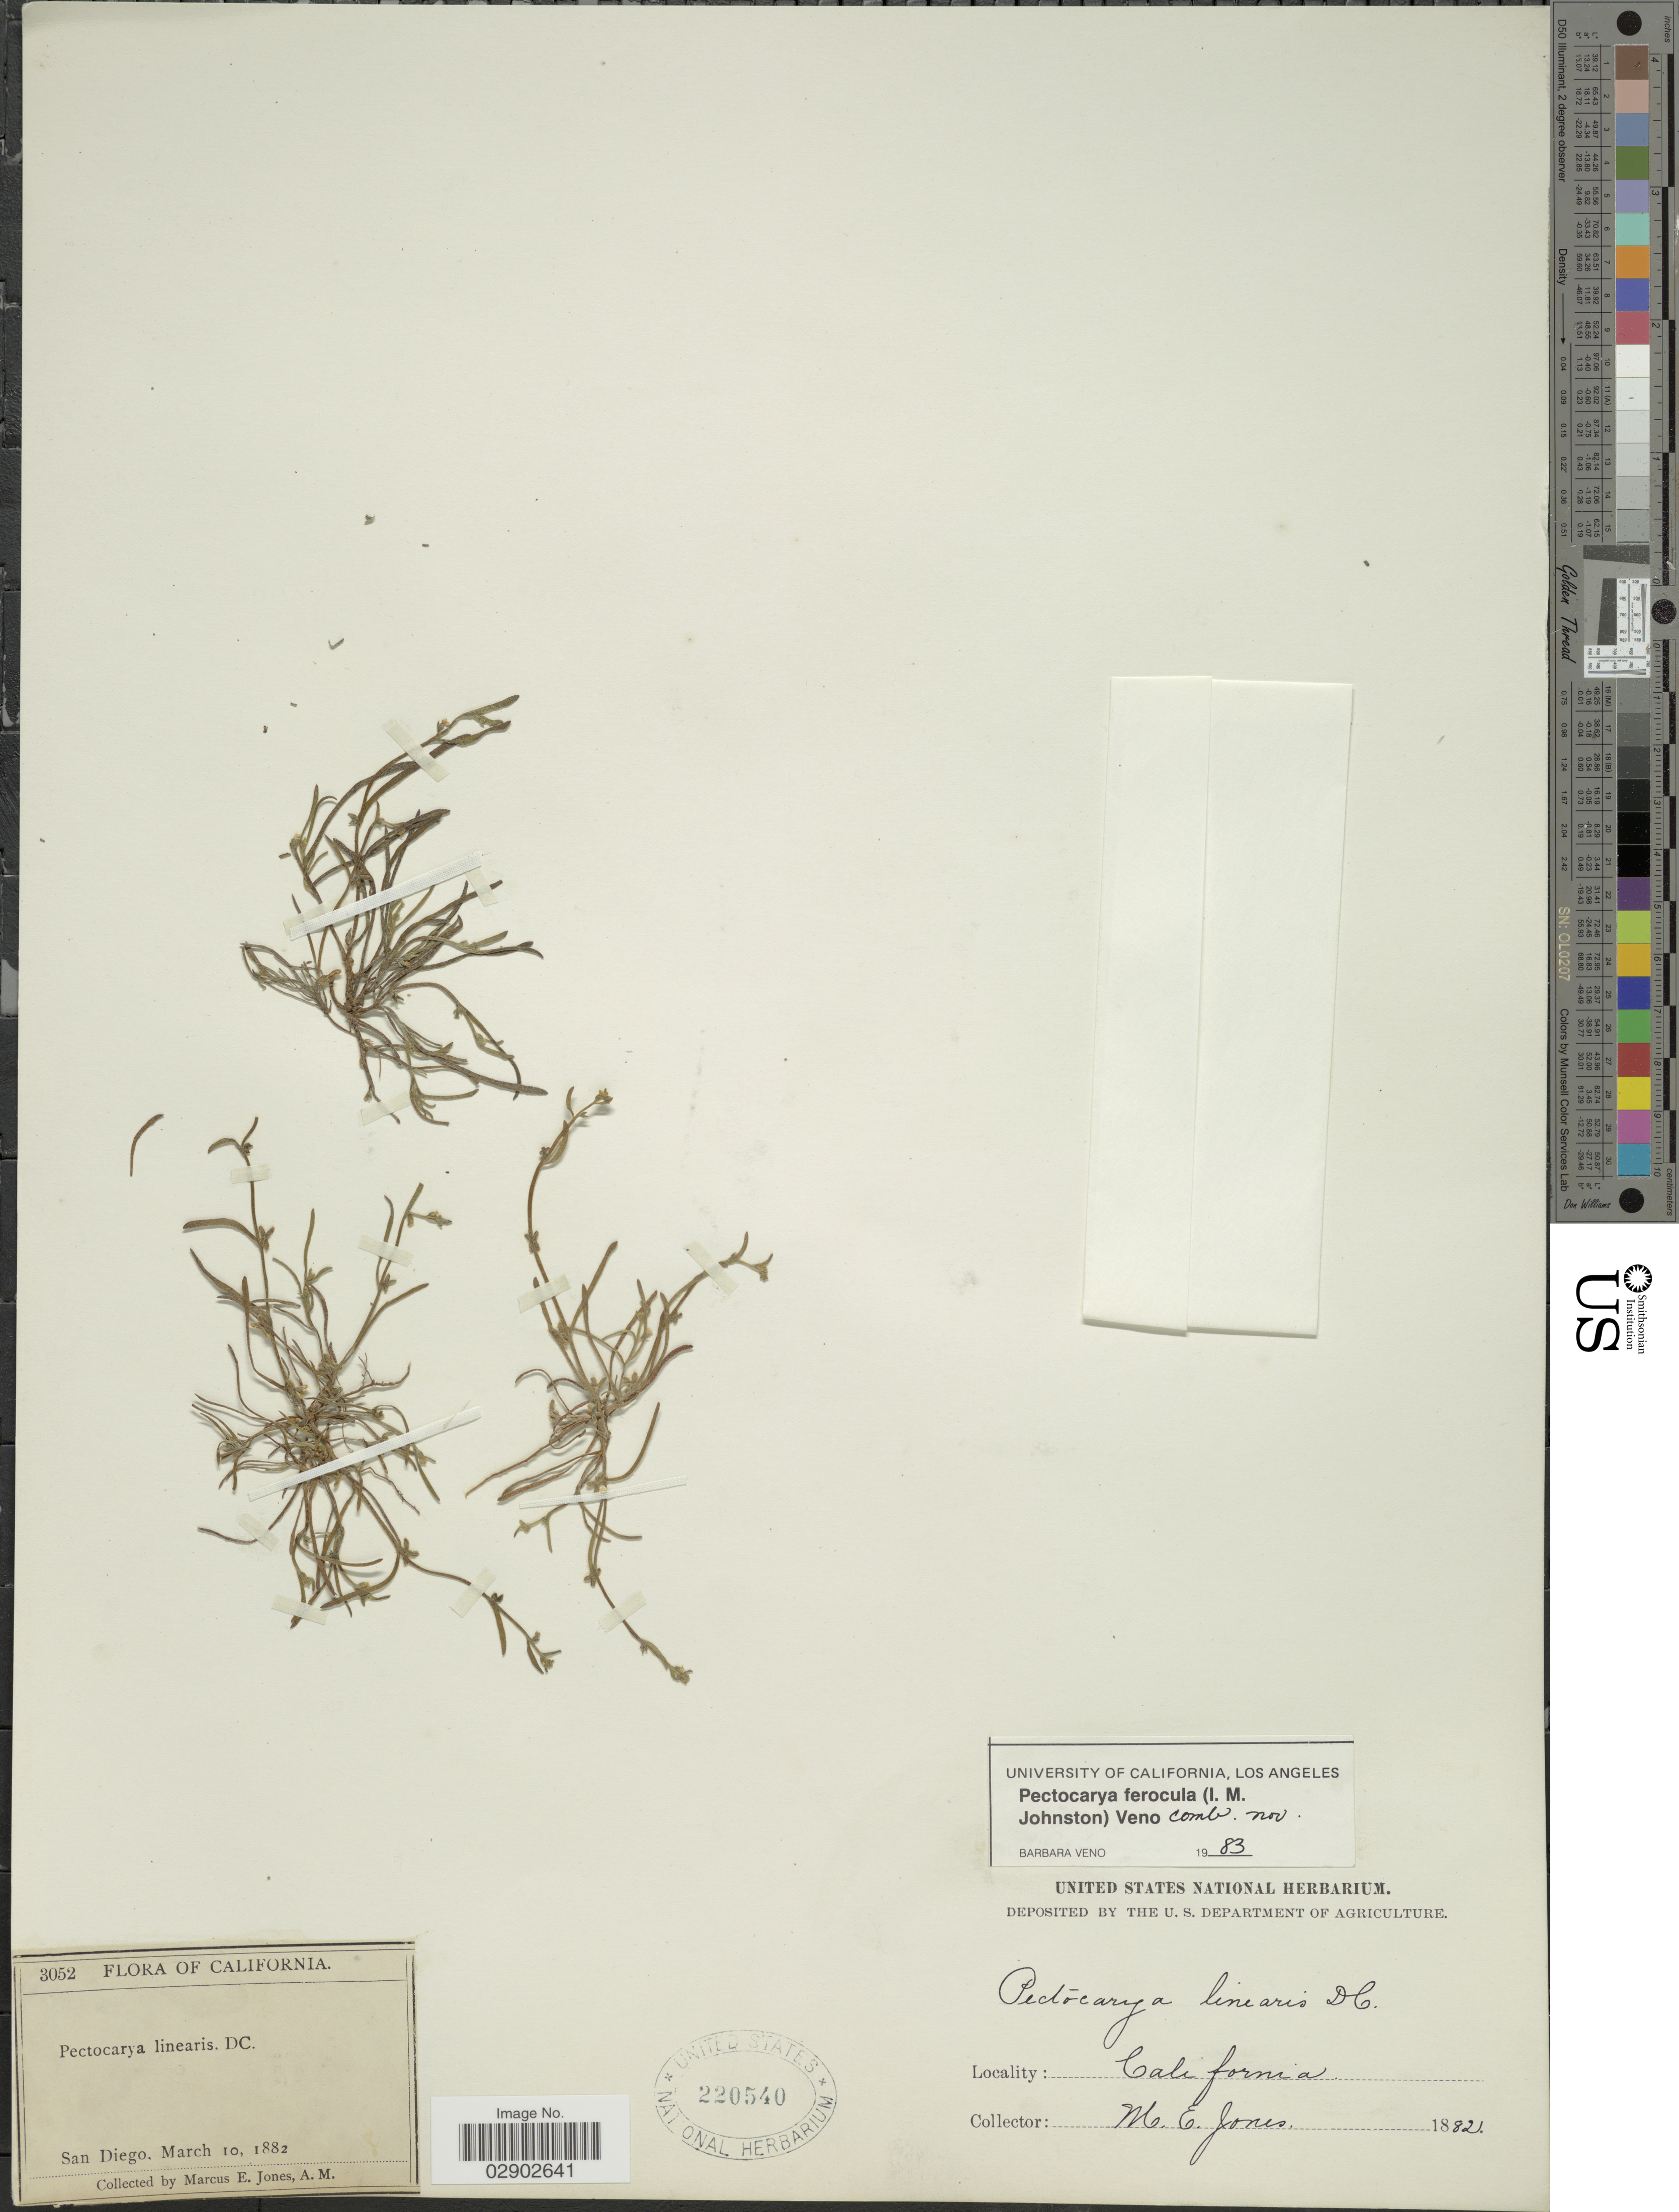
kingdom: Plantae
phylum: Tracheophyta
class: Magnoliopsida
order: Boraginales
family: Boraginaceae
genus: Pectocarya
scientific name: Pectocarya linearis subsp. ferocula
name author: (I.M. Johnst.) Thorne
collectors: M. E. Jones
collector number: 3052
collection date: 1882-03-10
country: United States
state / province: California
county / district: San Diego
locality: San Diego.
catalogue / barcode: US 220540